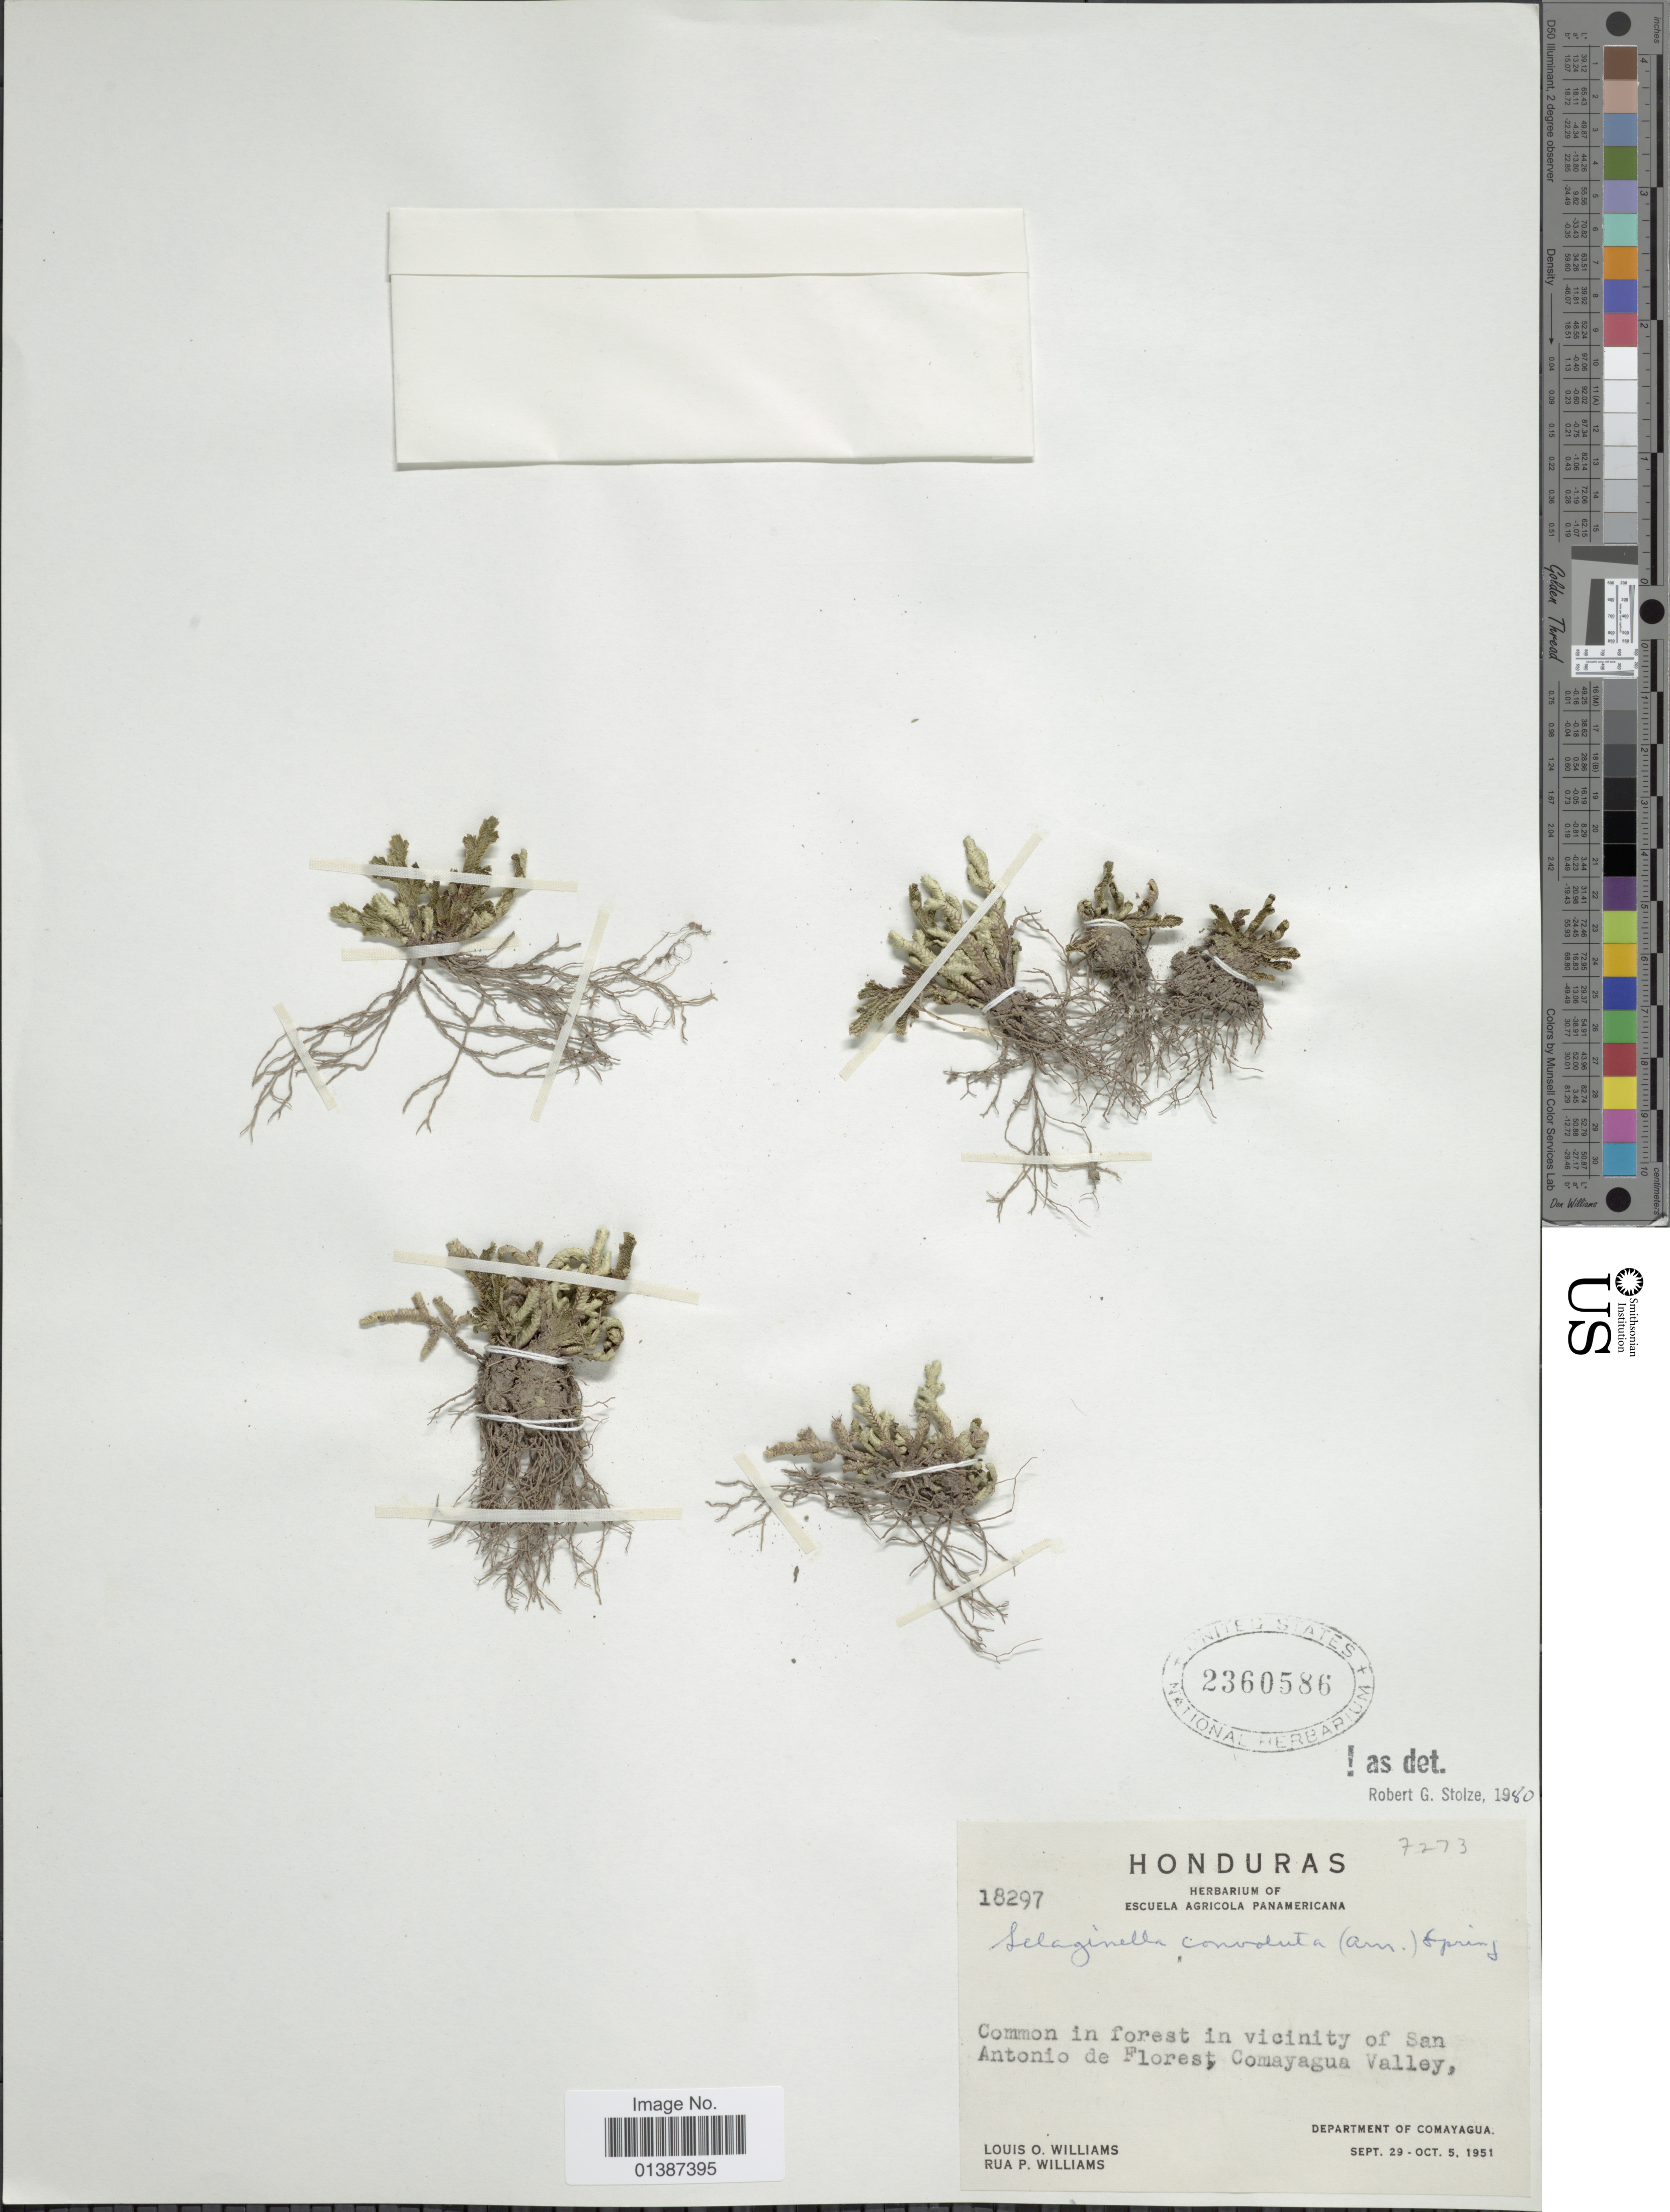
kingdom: Plantae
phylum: Tracheophyta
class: Lycopodiopsida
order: Selaginellales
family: Selaginellaceae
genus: Selaginella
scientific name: Selaginella convoluta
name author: (Arn.) Spring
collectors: L. O. Williams & R. P. Williams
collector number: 18297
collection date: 1951-09-29/1951-10-05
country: Honduras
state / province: Comayagua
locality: Common in forest in vicinity of San Antonio de Florest, Comayagua Valley, Department of Comayagua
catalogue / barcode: US 2360586